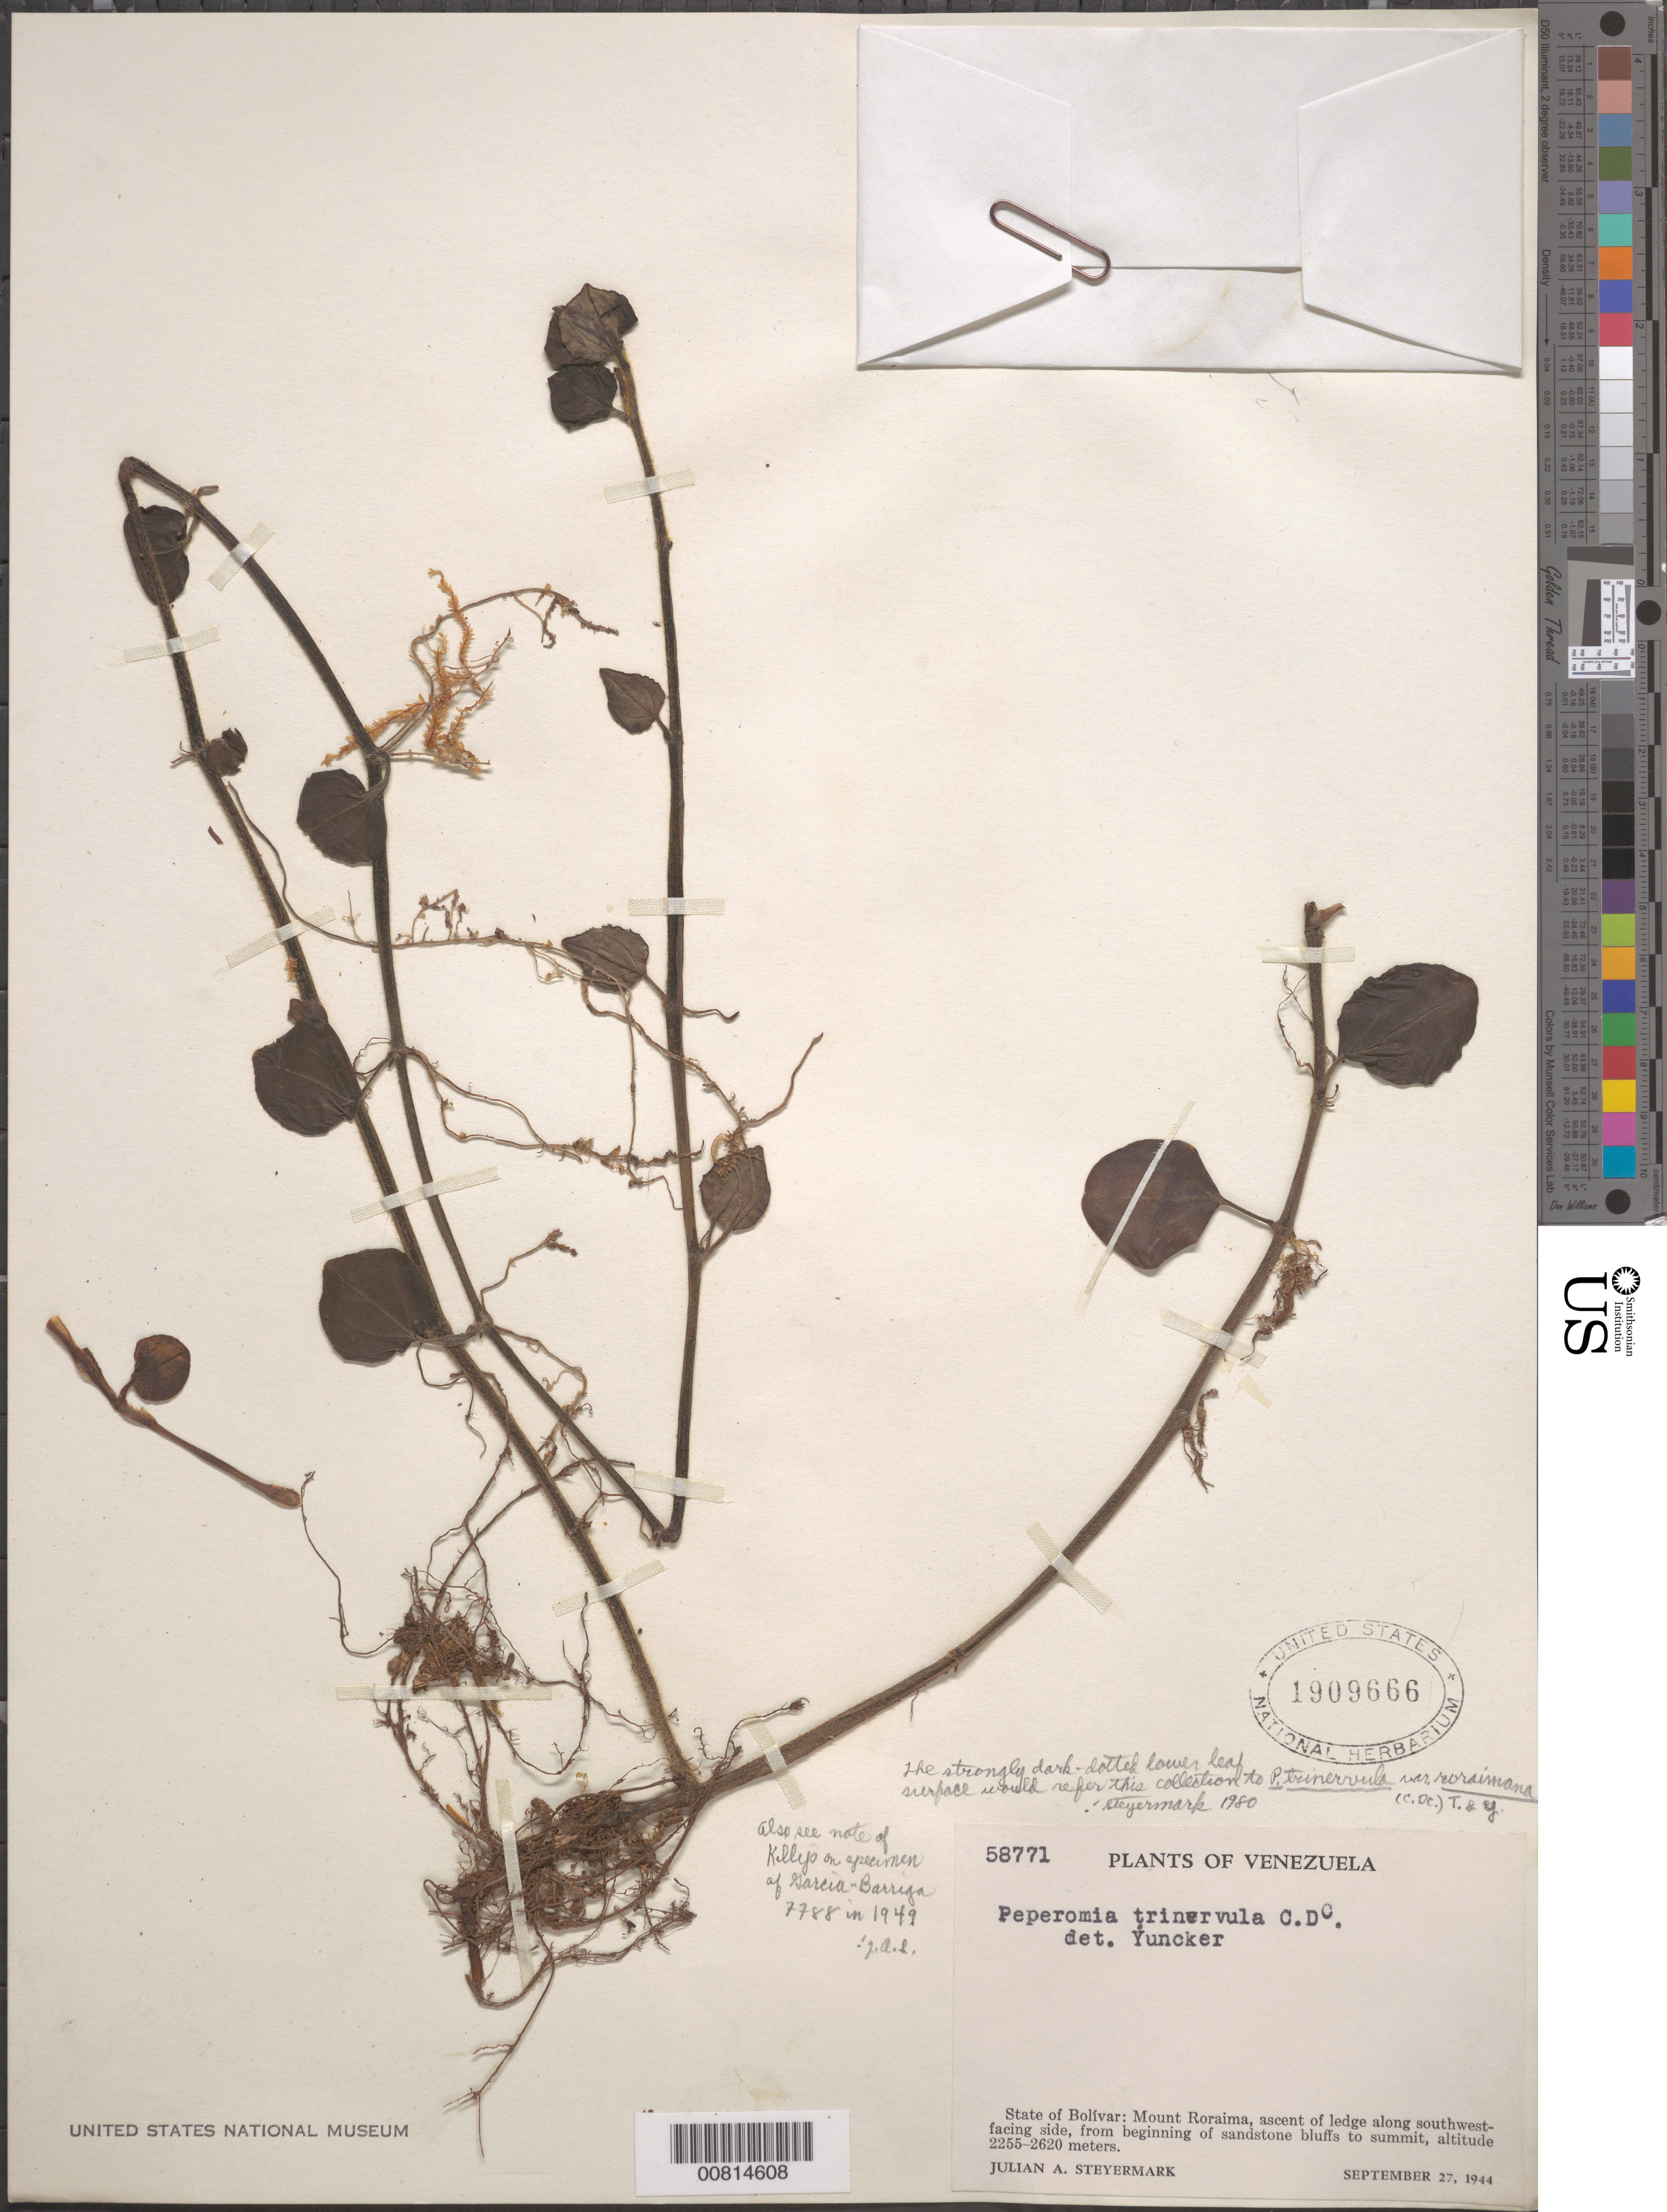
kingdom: Plantae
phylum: Tracheophyta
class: Magnoliopsida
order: Piperales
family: Piperaceae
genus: Peperomia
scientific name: Peperomia trinervula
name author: C. DC.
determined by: Yuncker, T. G.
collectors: J. Steyermark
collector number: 58771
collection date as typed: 27-Sep-44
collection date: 1944-09-27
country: Venezuela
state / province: Bolívar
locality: Mt. Roraima, SW-facing side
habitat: Ledge along SW facing side, from sandstone bluffs to summit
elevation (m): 2250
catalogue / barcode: US 1909666